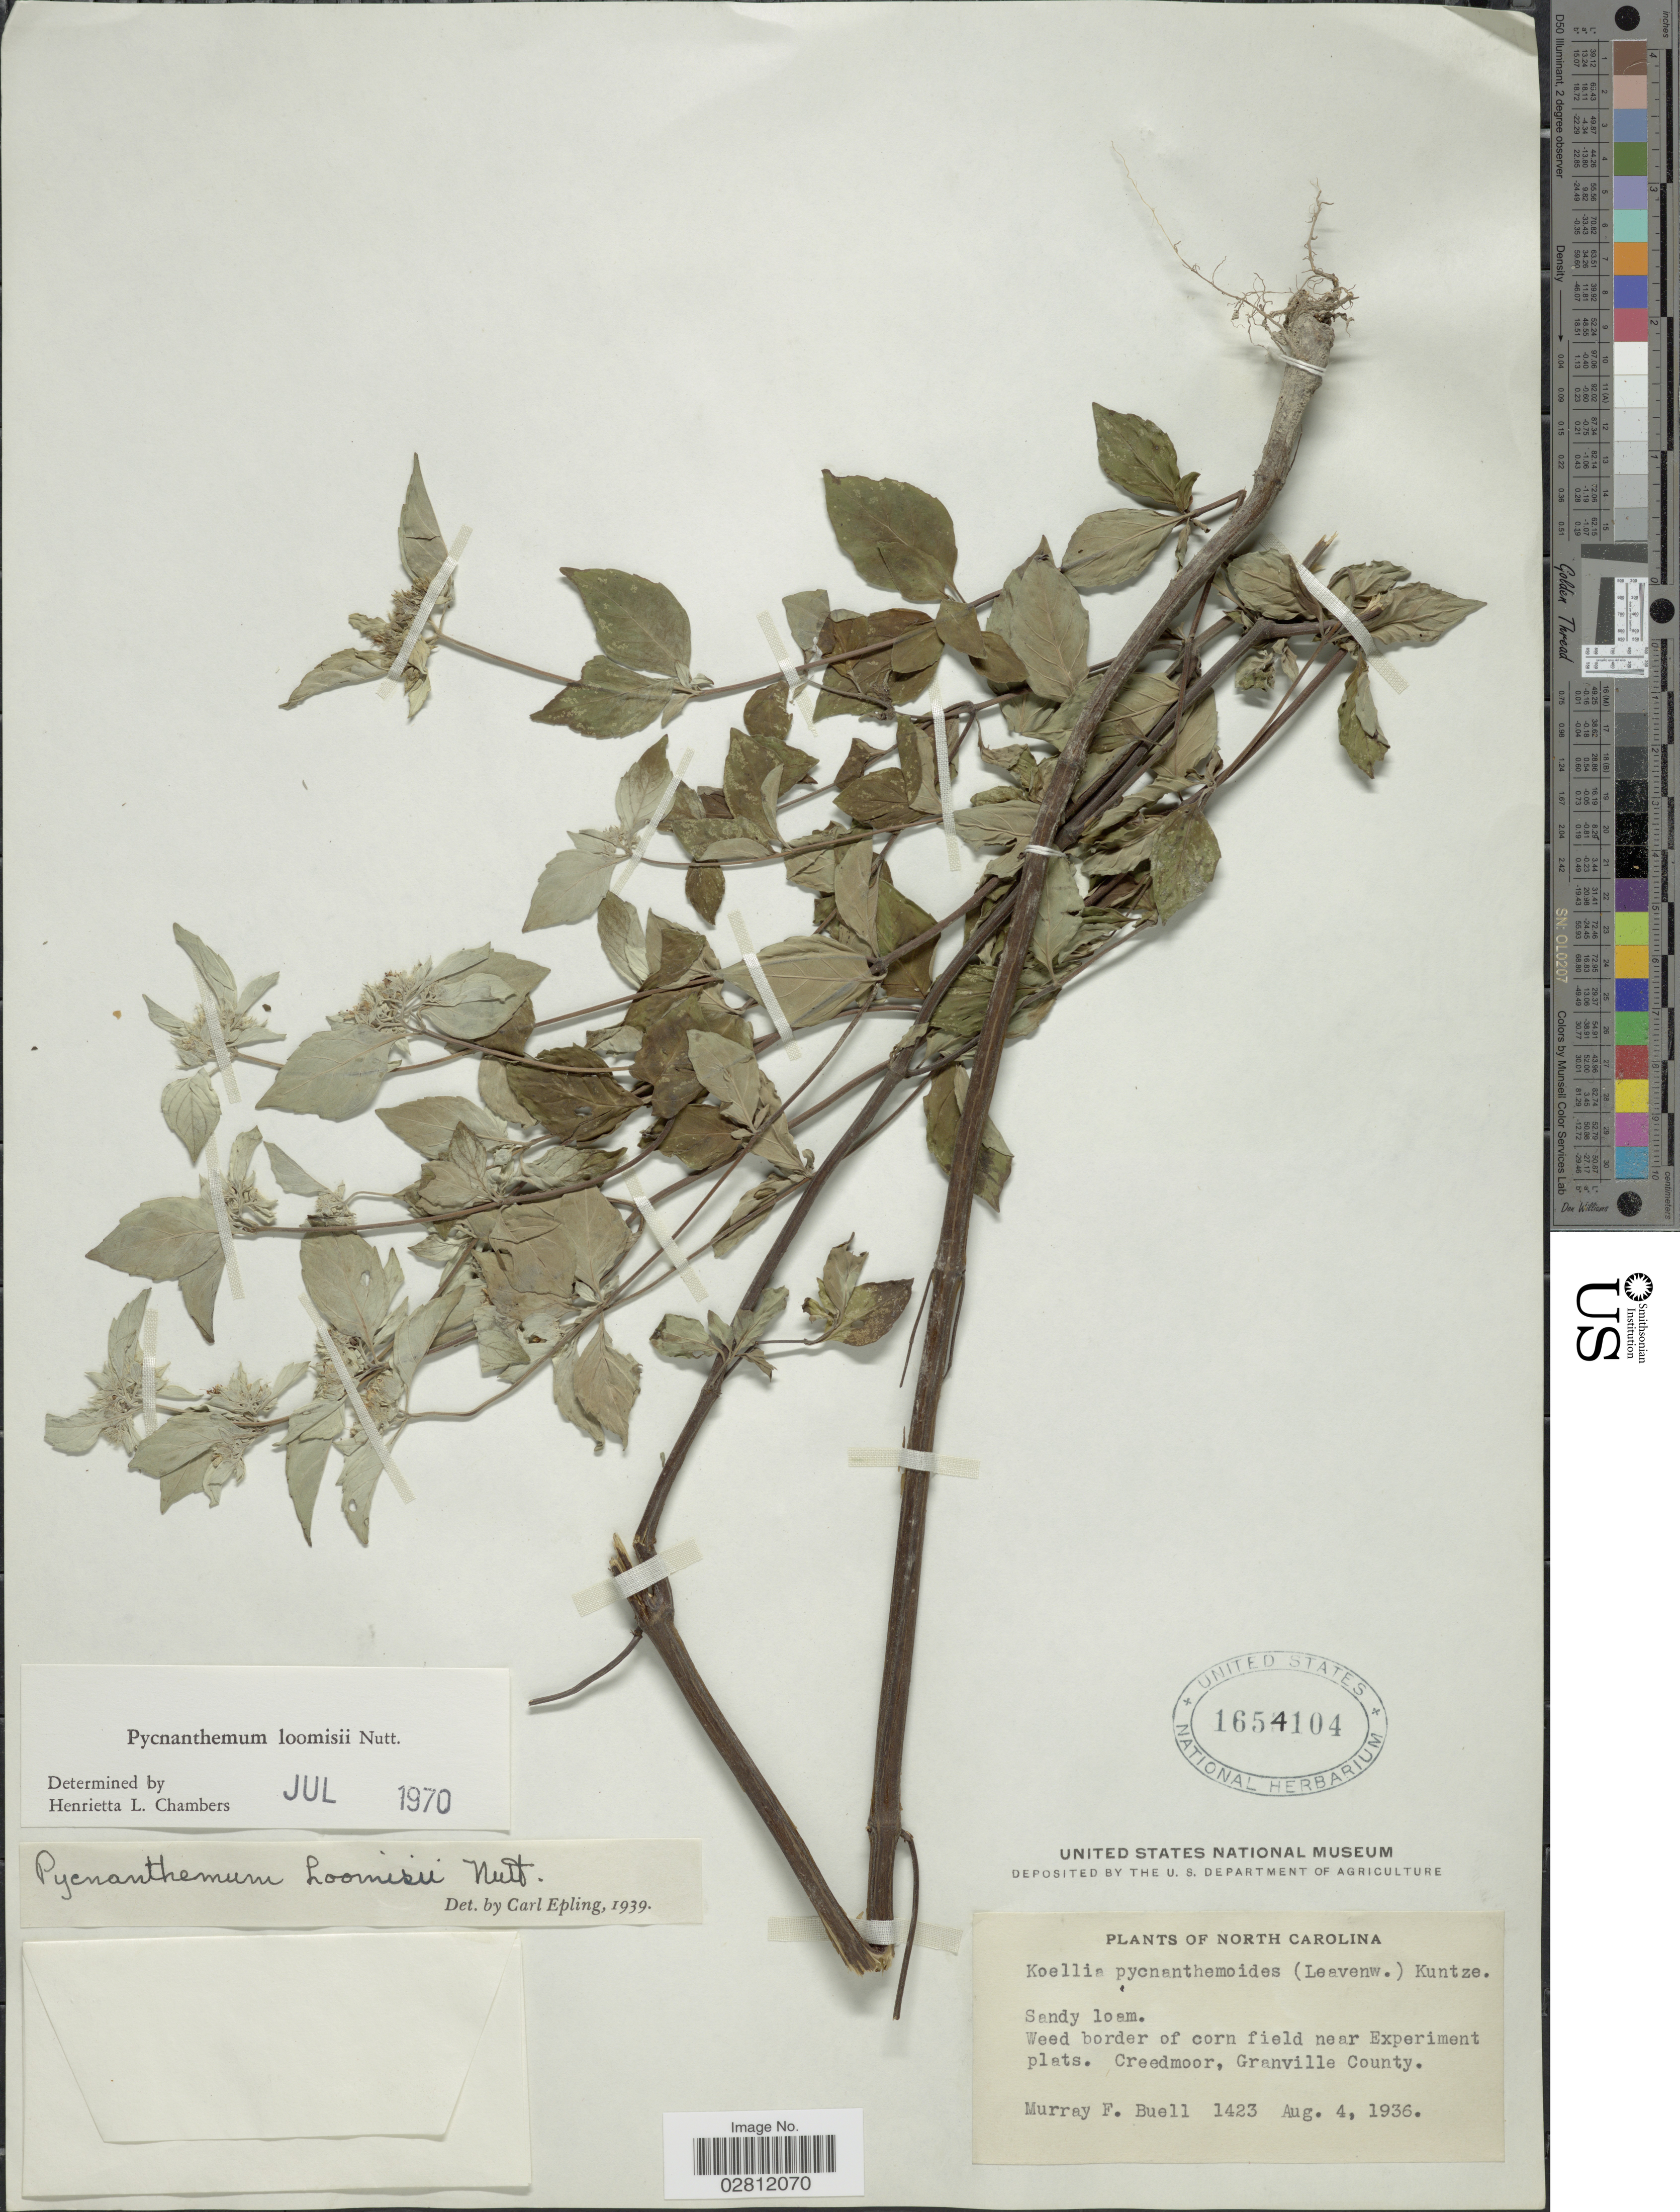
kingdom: Plantae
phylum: Tracheophyta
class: Magnoliopsida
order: Lamiales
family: Lamiaceae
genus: Pycnanthemum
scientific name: Pycnanthemum loomisii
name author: Nutt.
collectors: M. Buell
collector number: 1423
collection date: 1936-08-04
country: United States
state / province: North Carolina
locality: Weed border of corn field near Experiment plats, Creedmoor, Granville County.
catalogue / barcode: US 1654104